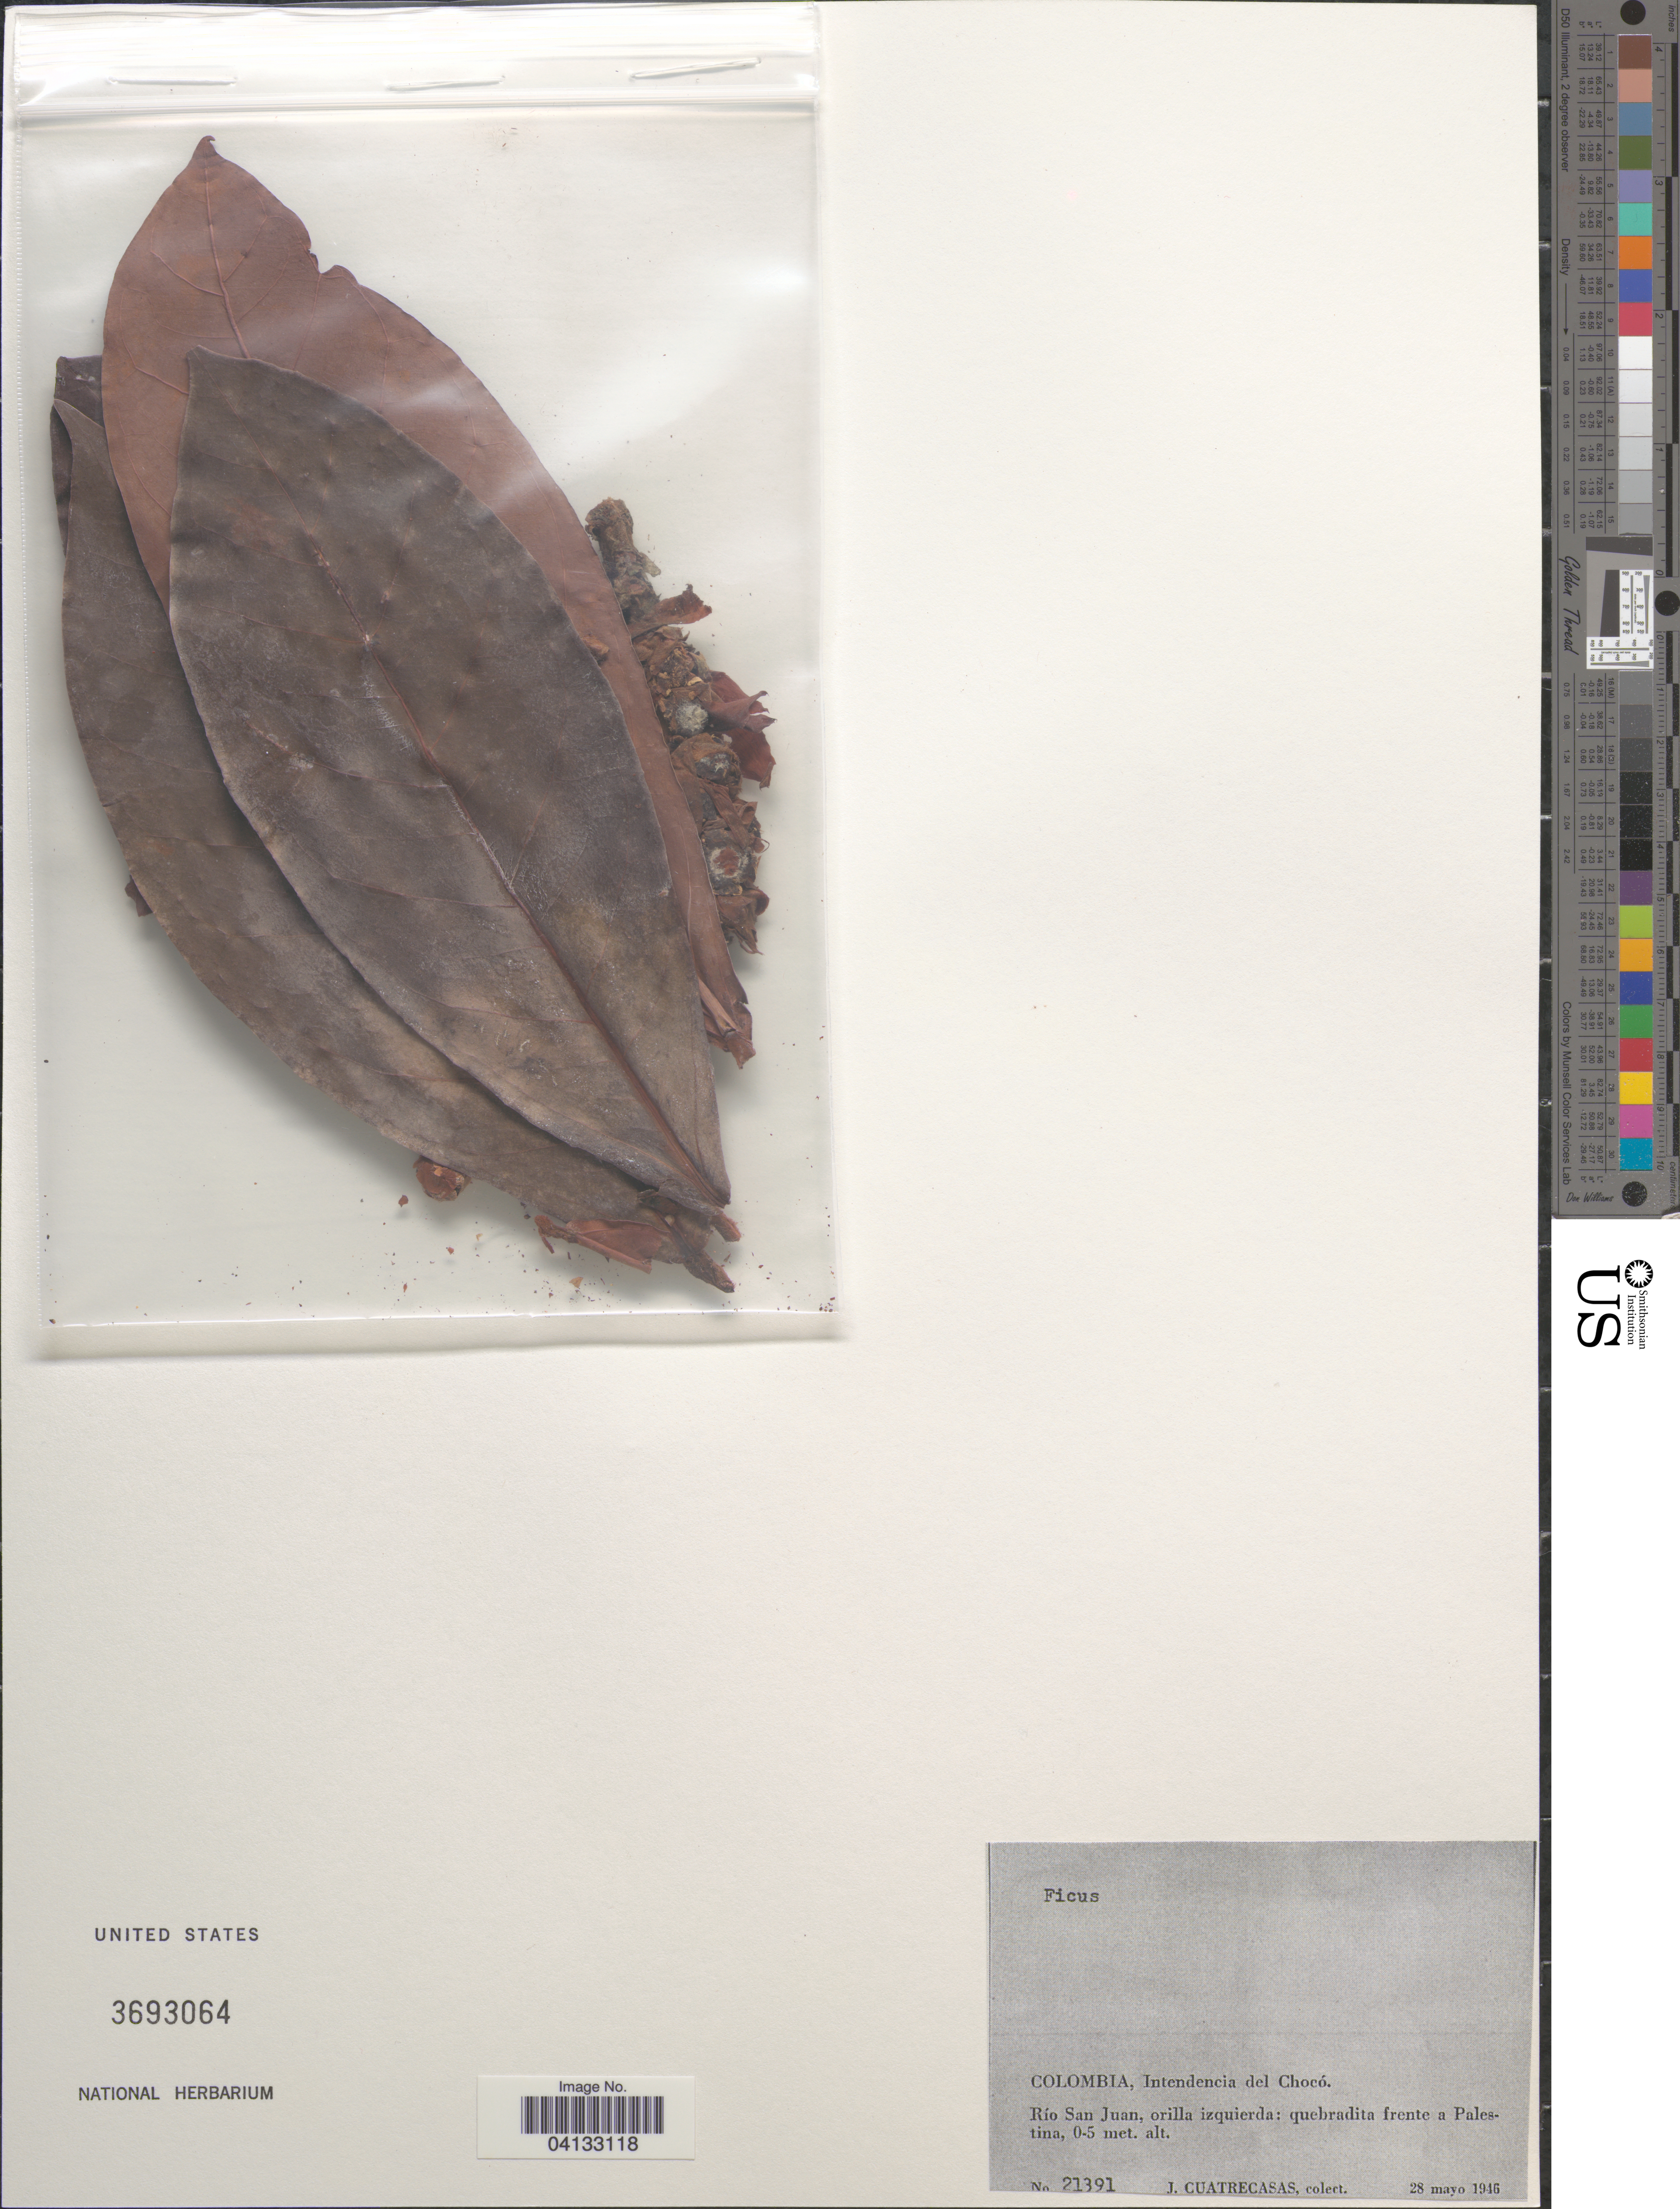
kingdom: Plantae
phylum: Tracheophyta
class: Magnoliopsida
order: Rosales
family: Moraceae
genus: Ficus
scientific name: Ficus sp.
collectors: J. Cuatrecasas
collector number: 21391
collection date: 1946-05-28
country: Colombia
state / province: Chocó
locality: Intendencia del Chocó. Río San Juan, orilla izquierda: quebradita frente a Palestina.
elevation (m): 0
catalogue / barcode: US 3693064